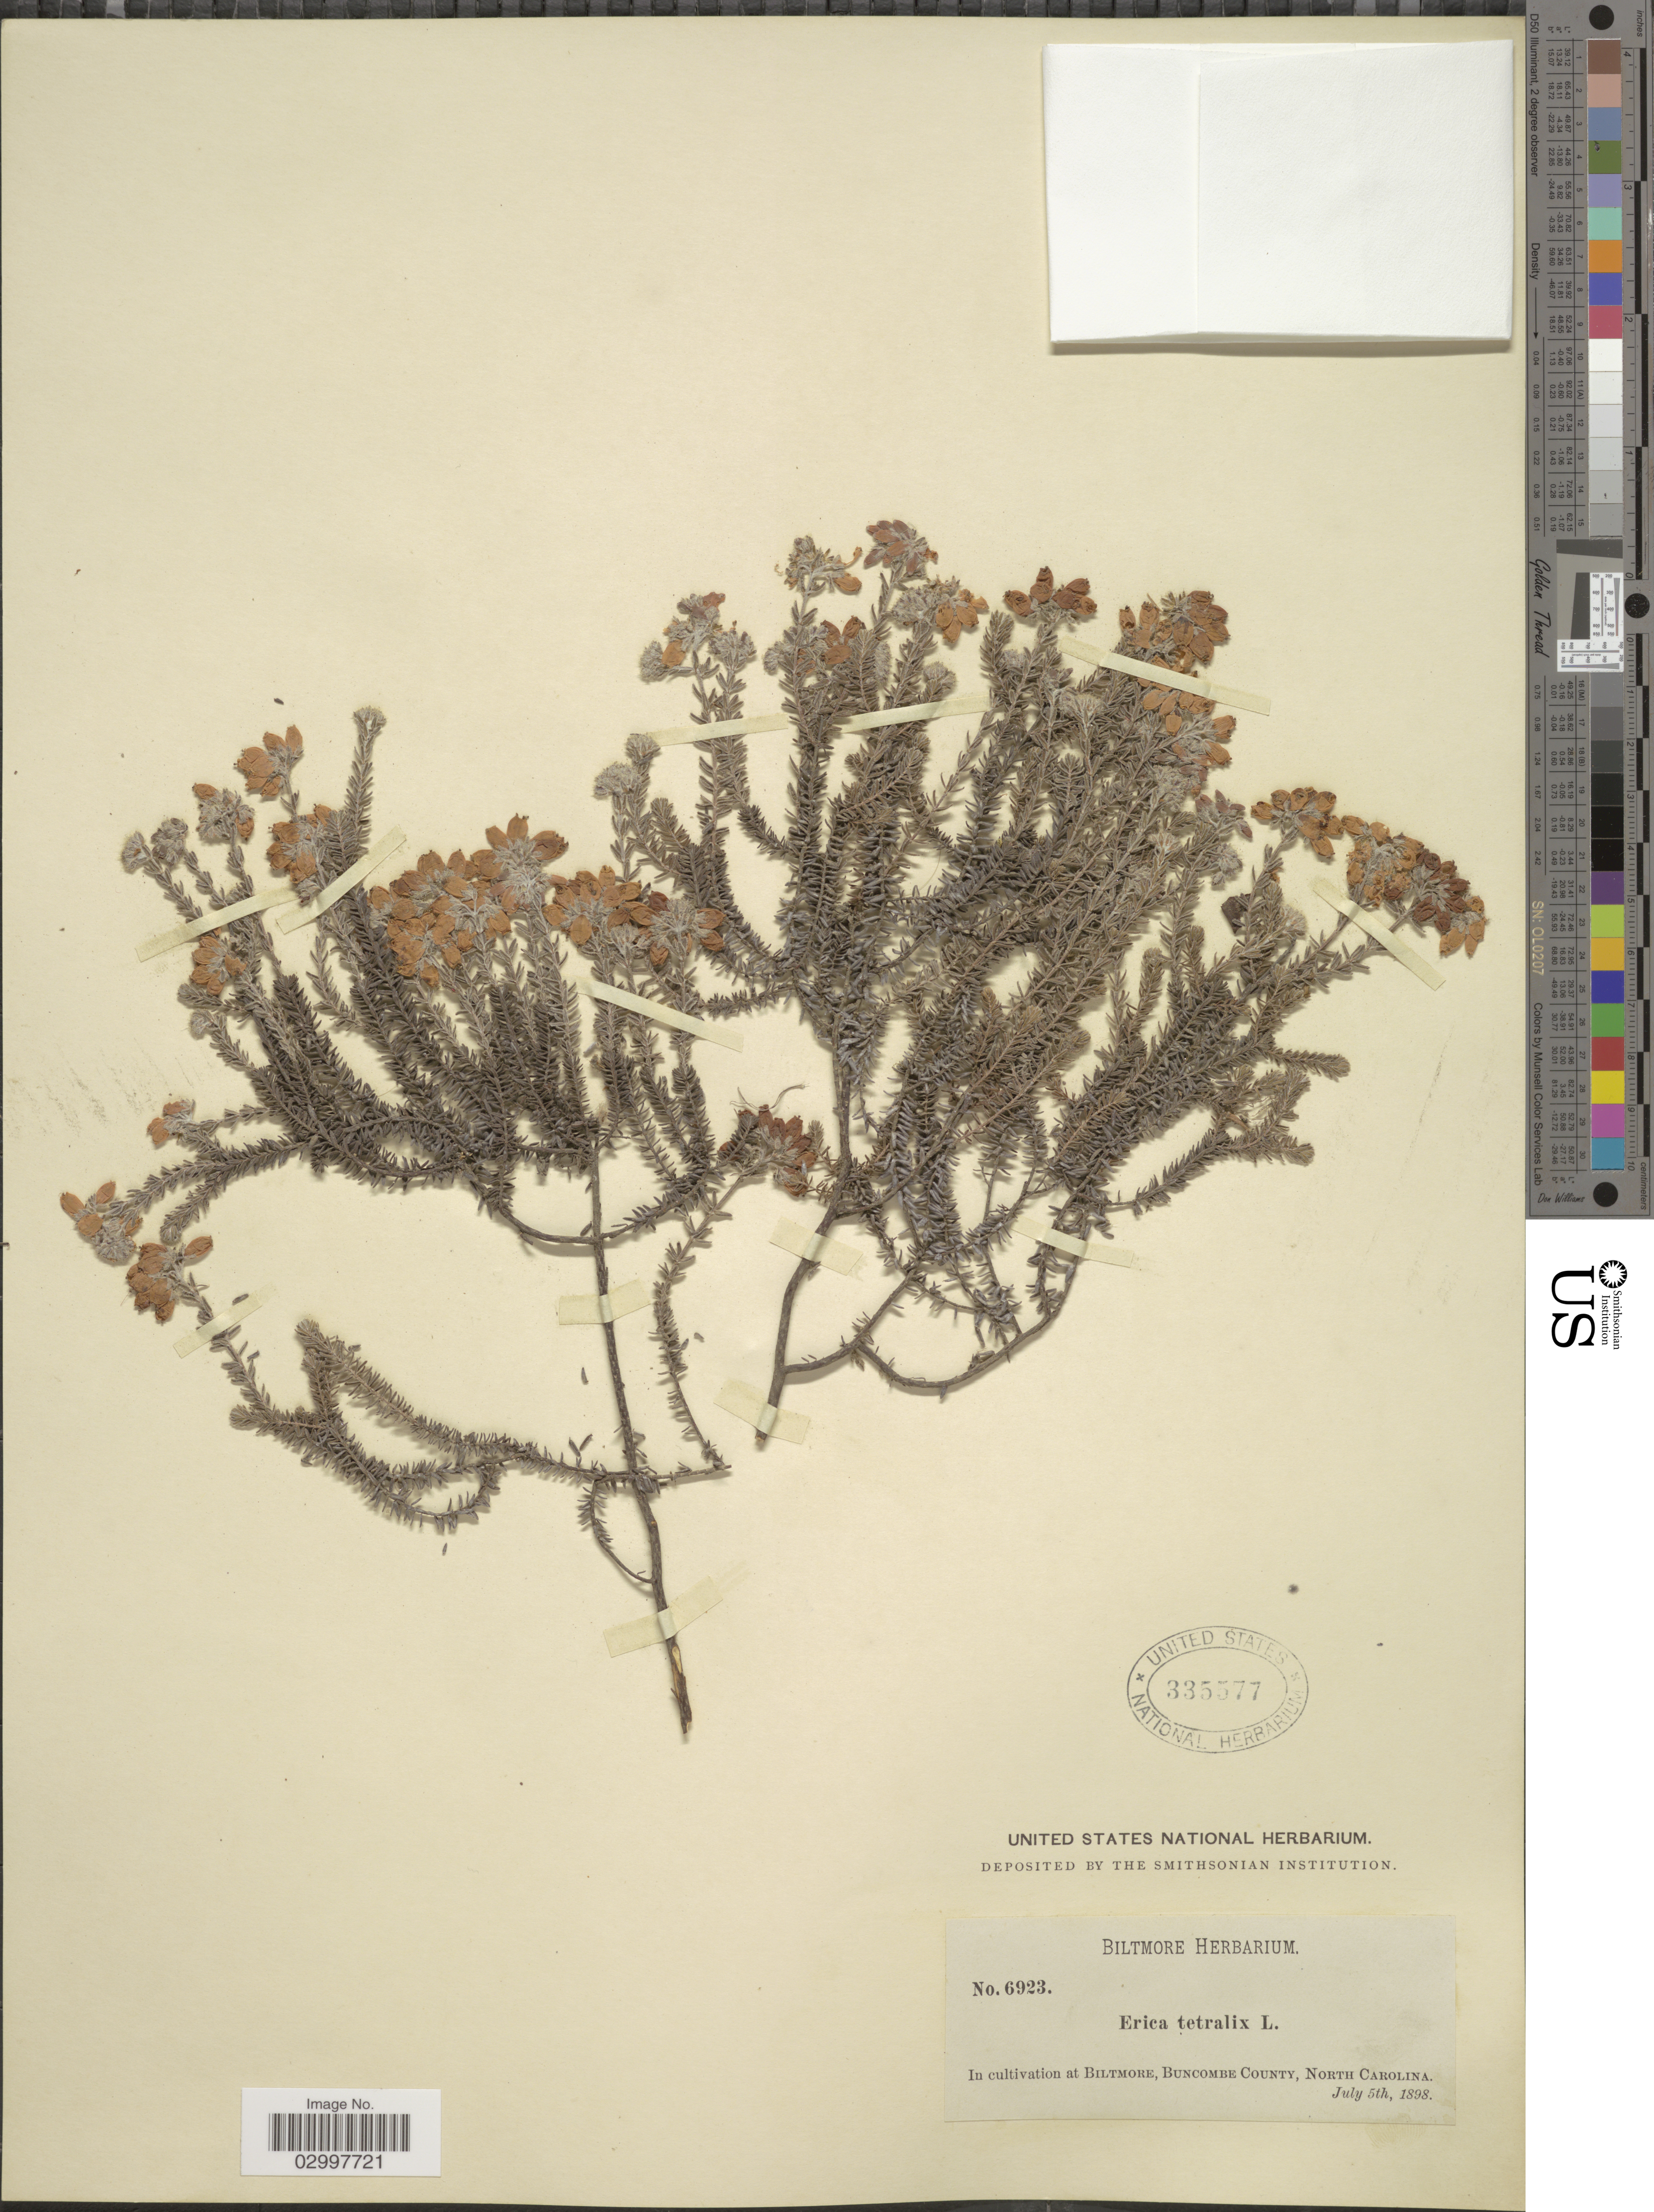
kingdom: Plantae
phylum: Tracheophyta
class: Magnoliopsida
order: Ericales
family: Ericaceae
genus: Erica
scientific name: Erica tetralix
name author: L.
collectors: ex herb. Biltmore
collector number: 6923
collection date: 1898-07-05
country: United States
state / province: North Carolina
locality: Biltmore, Buncombe County.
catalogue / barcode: US 335577